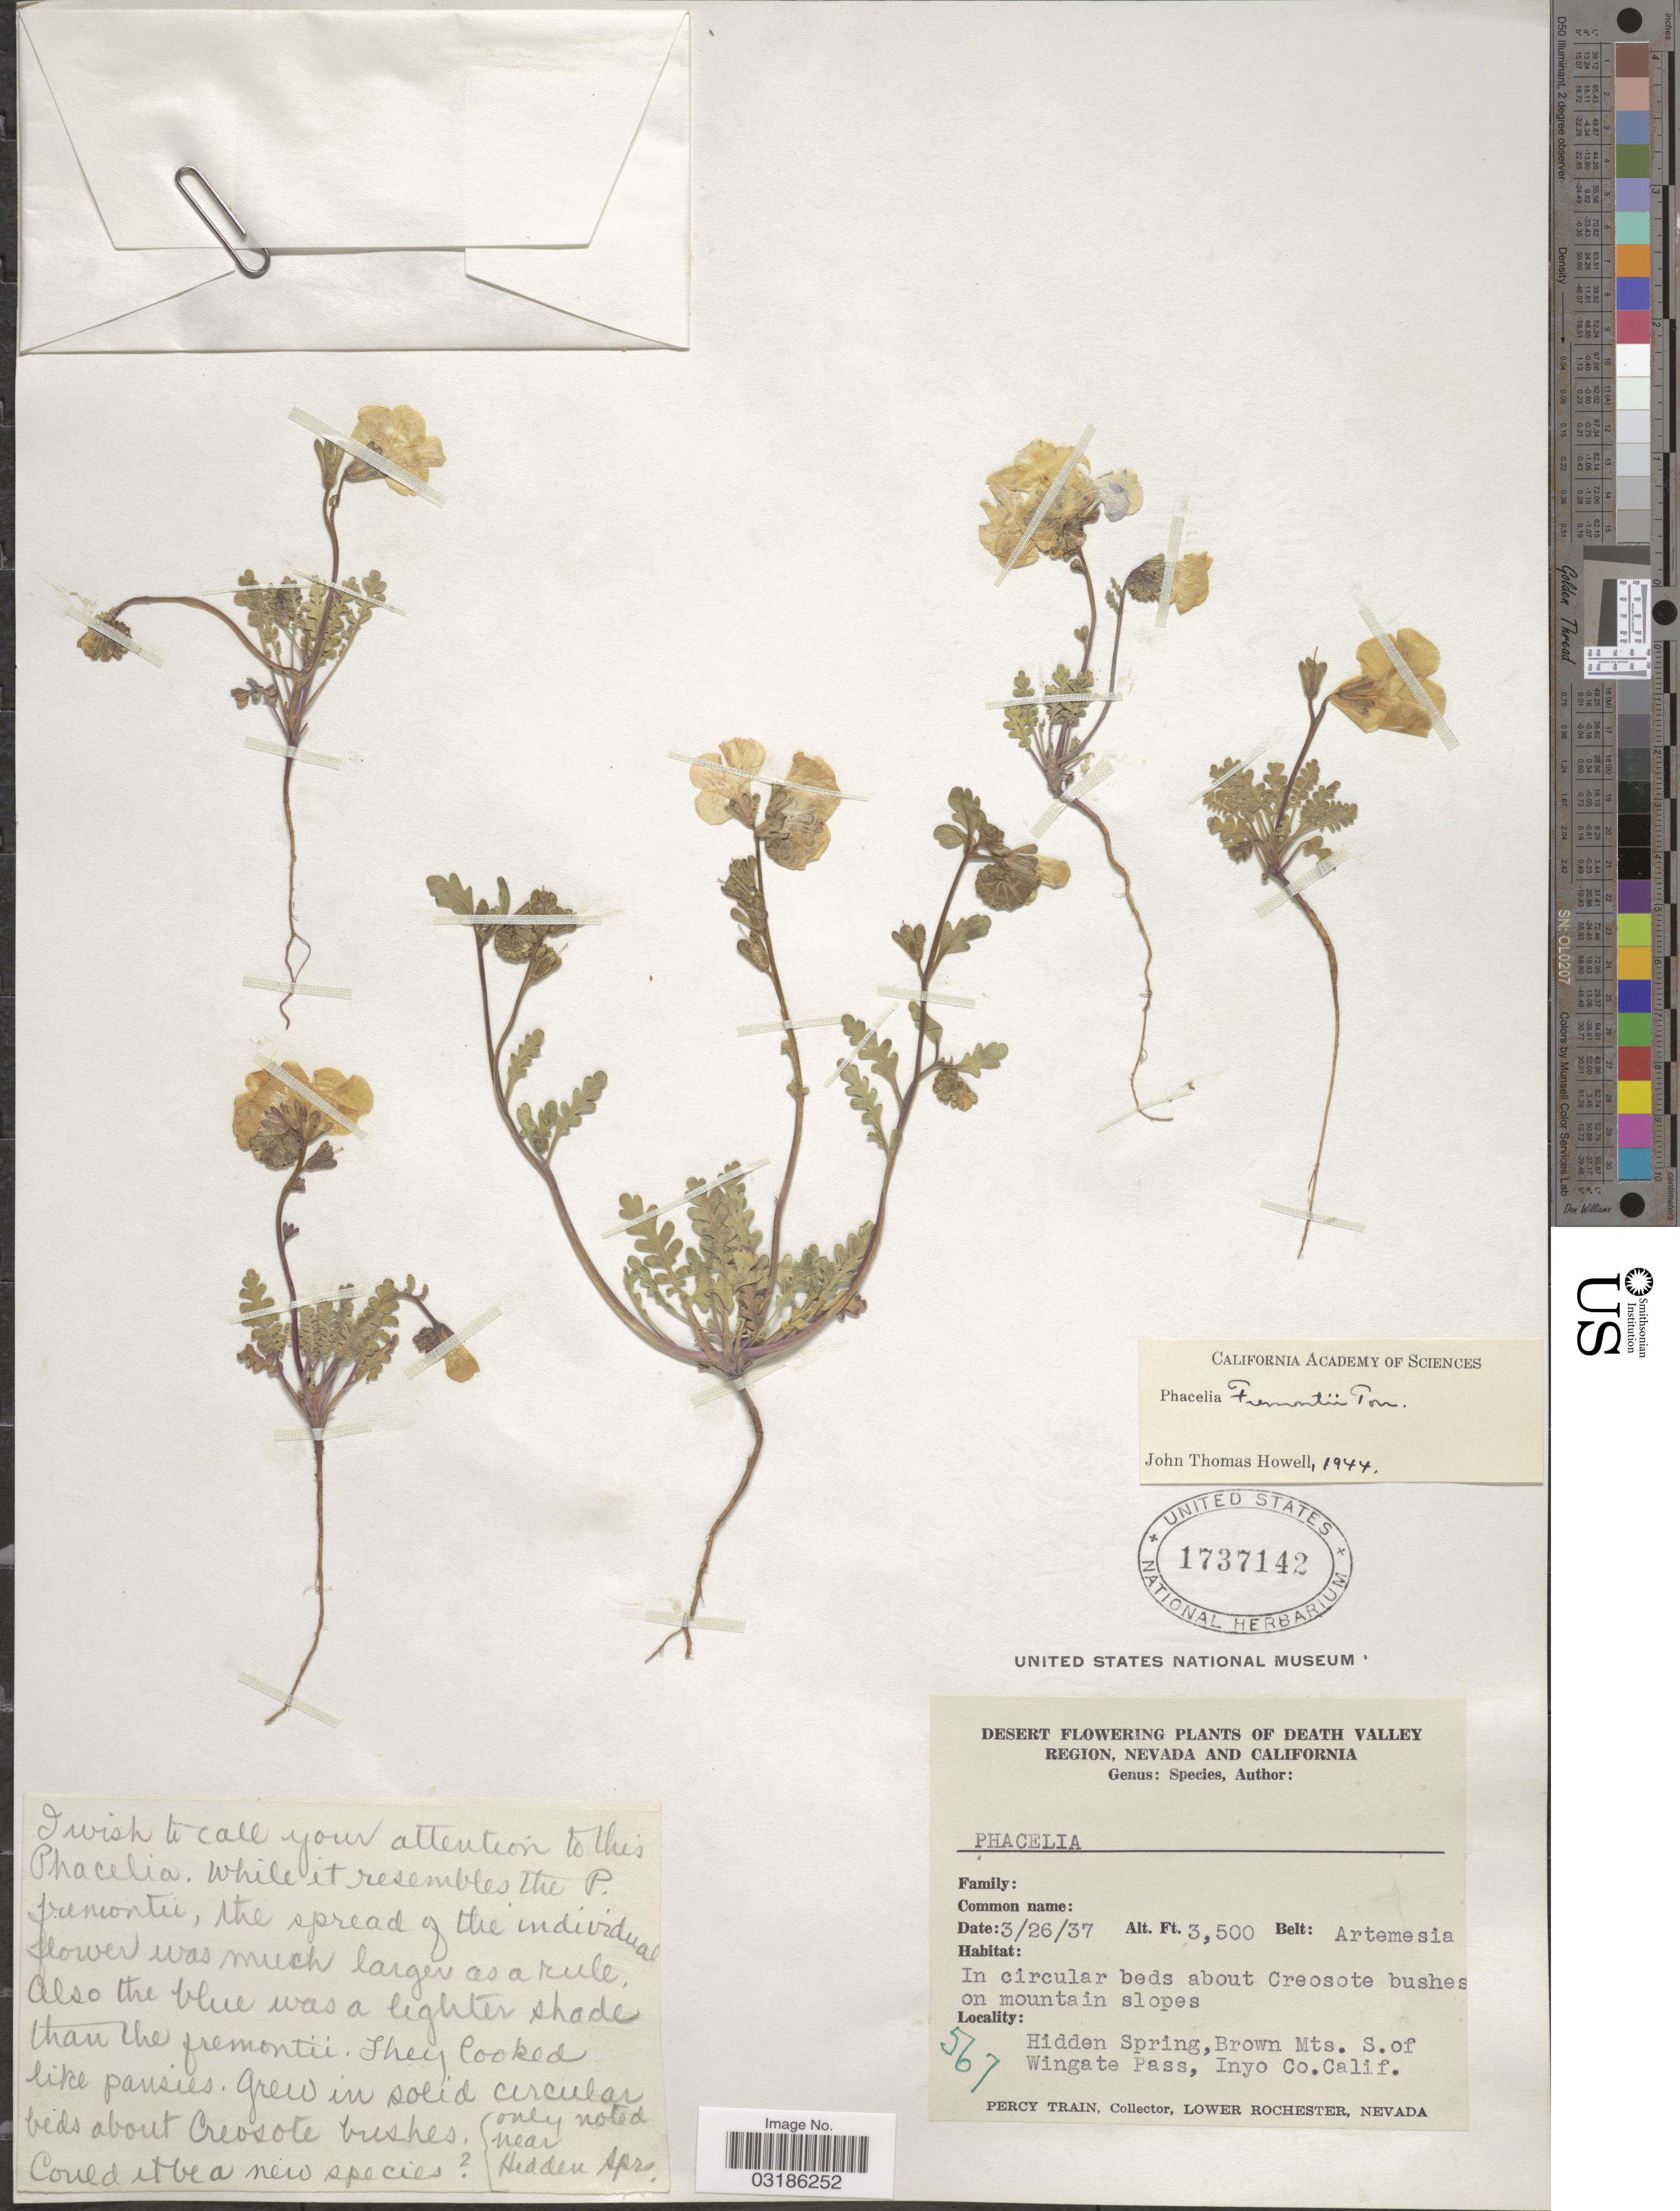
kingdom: Plantae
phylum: Tracheophyta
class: Magnoliopsida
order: Boraginales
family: Hydrophyllaceae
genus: Phacelia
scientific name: Phacelia fremontii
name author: Torr.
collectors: P. Train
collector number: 567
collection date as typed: Transcribed d/m/y: 26/3/37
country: United States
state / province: California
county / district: Inyo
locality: Hidden Spring, Brown Mts. S. of Wingate Pass, Inyo Co. Desert. Death Valley Region.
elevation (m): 1067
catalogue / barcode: US 1737142